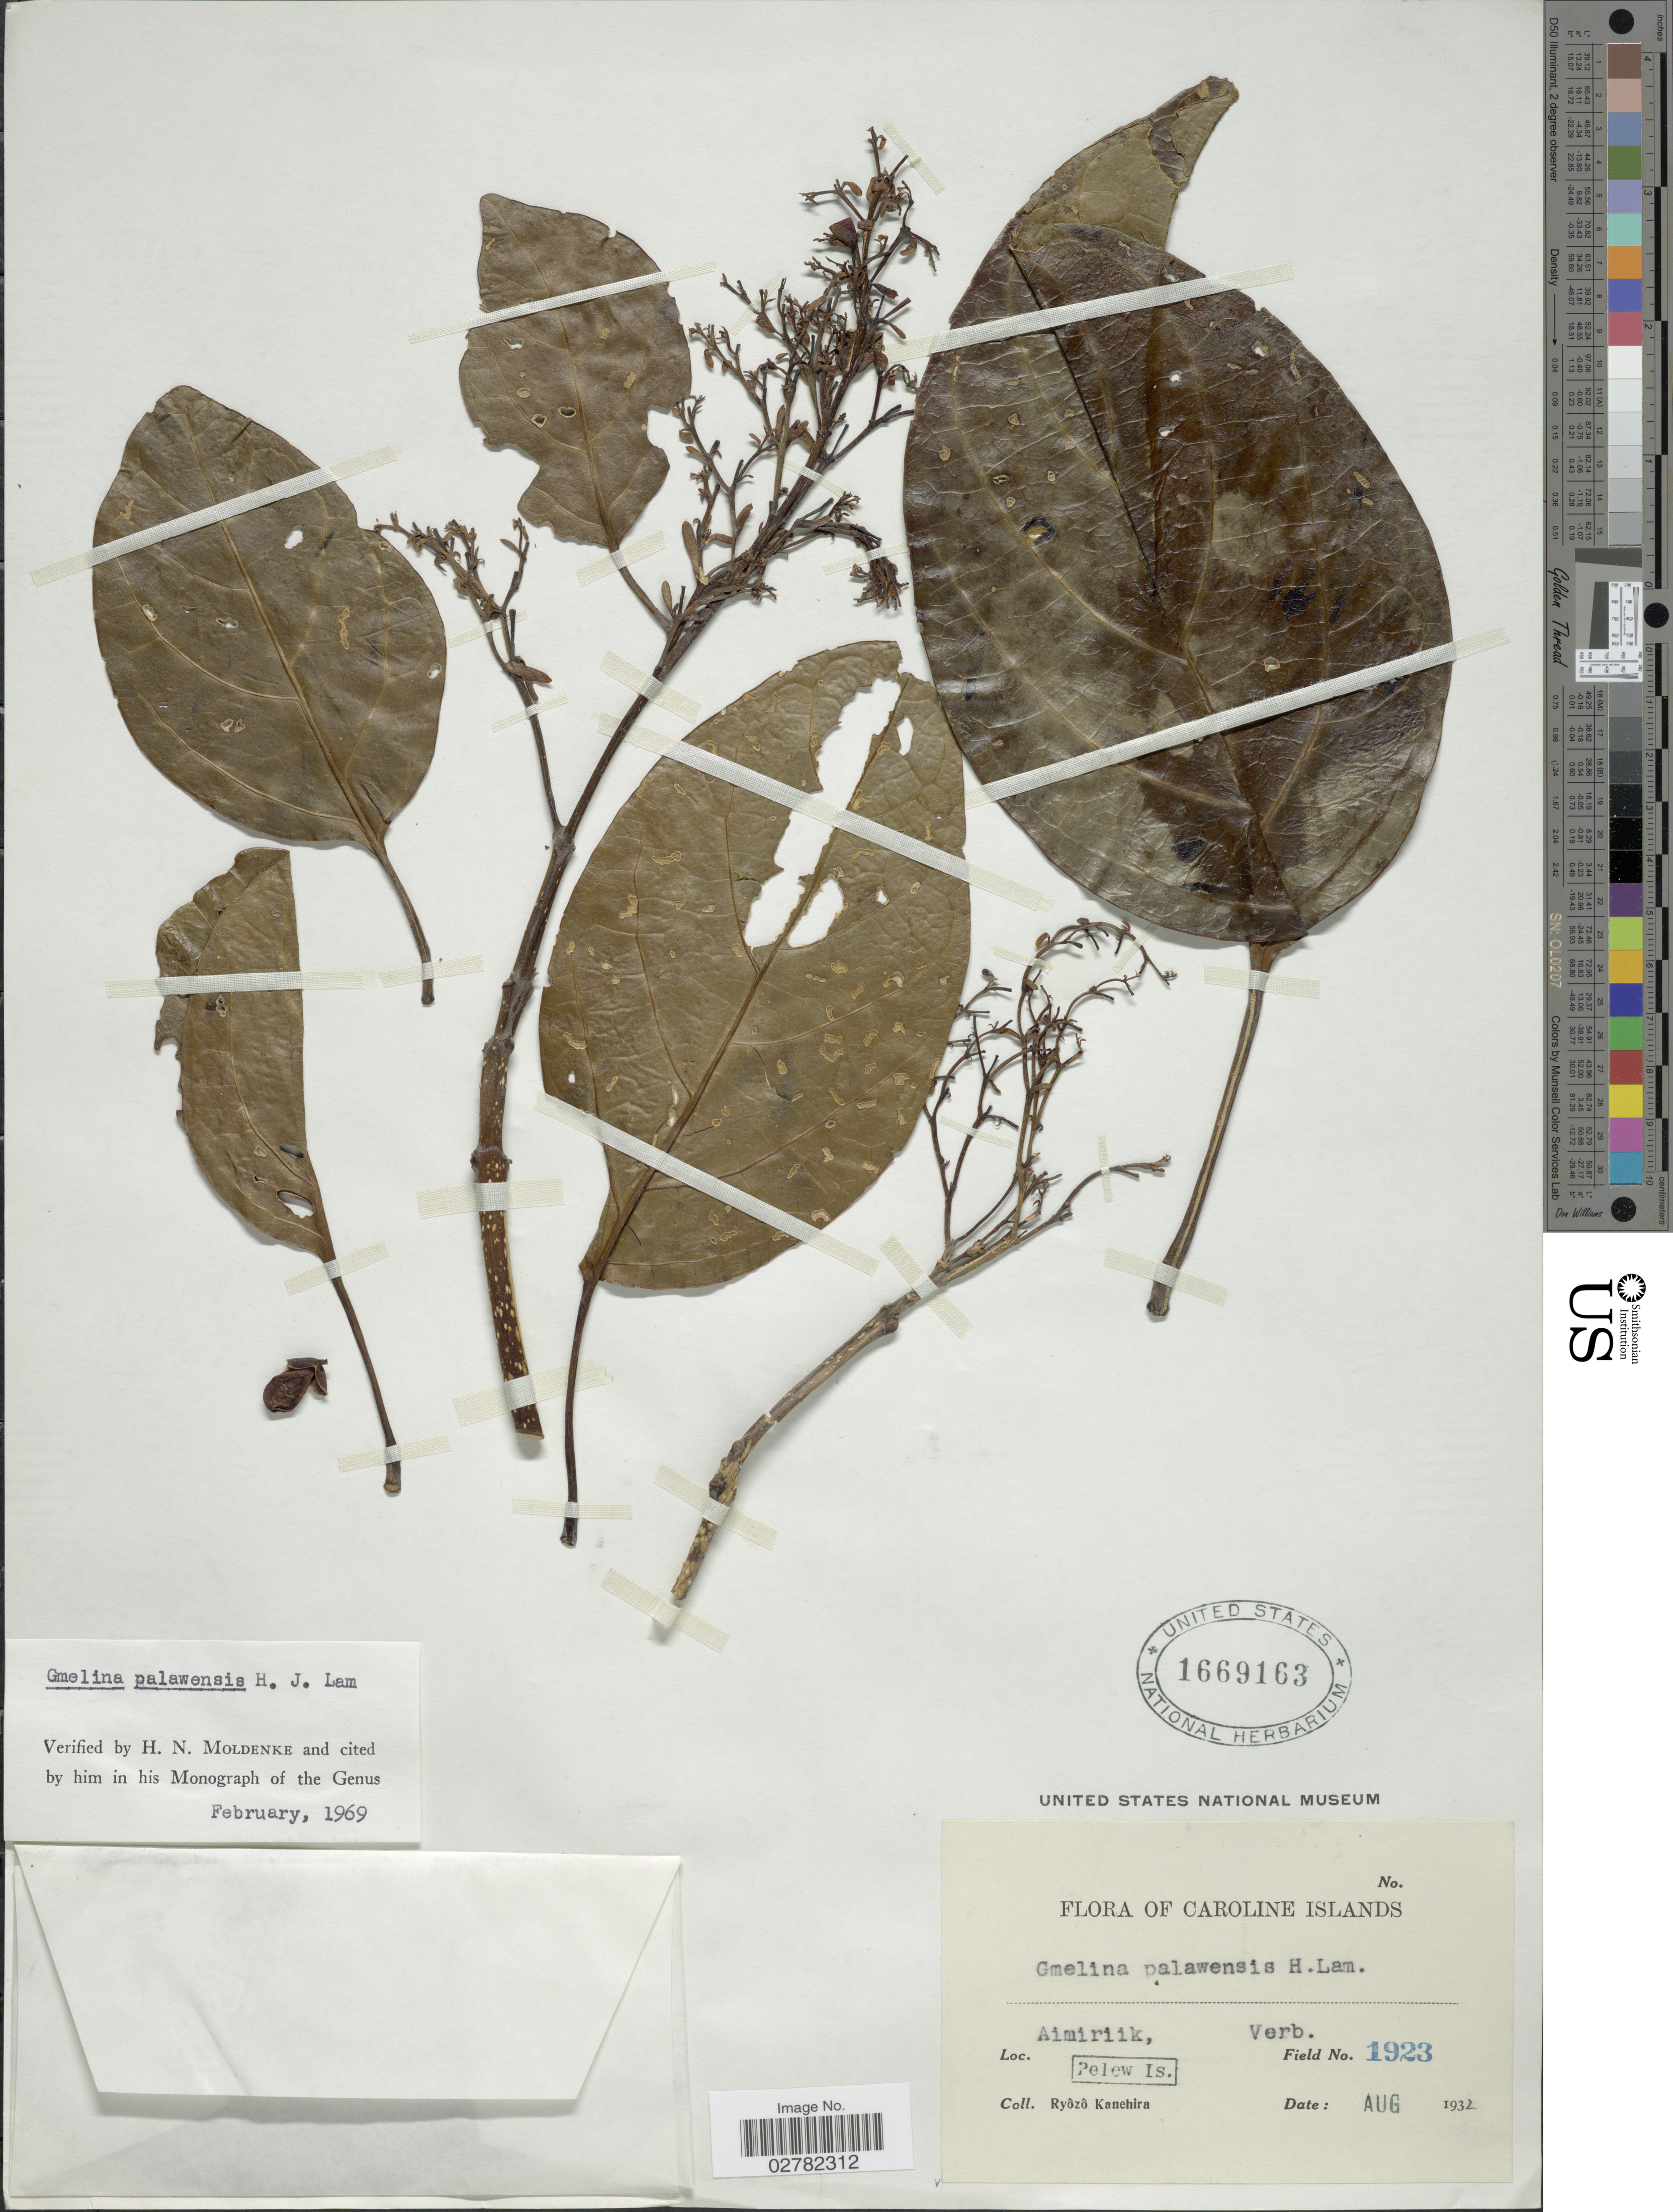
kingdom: Plantae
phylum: Tracheophyta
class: Magnoliopsida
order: Lamiales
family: Lamiaceae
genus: Gmelina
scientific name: Gmelina palawensis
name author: H.J. Lam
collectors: R. Kanehira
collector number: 1923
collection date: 1932-08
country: Kiribati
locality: Caroline Islands. Aimiriik, Pelew Is.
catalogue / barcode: US 1669163